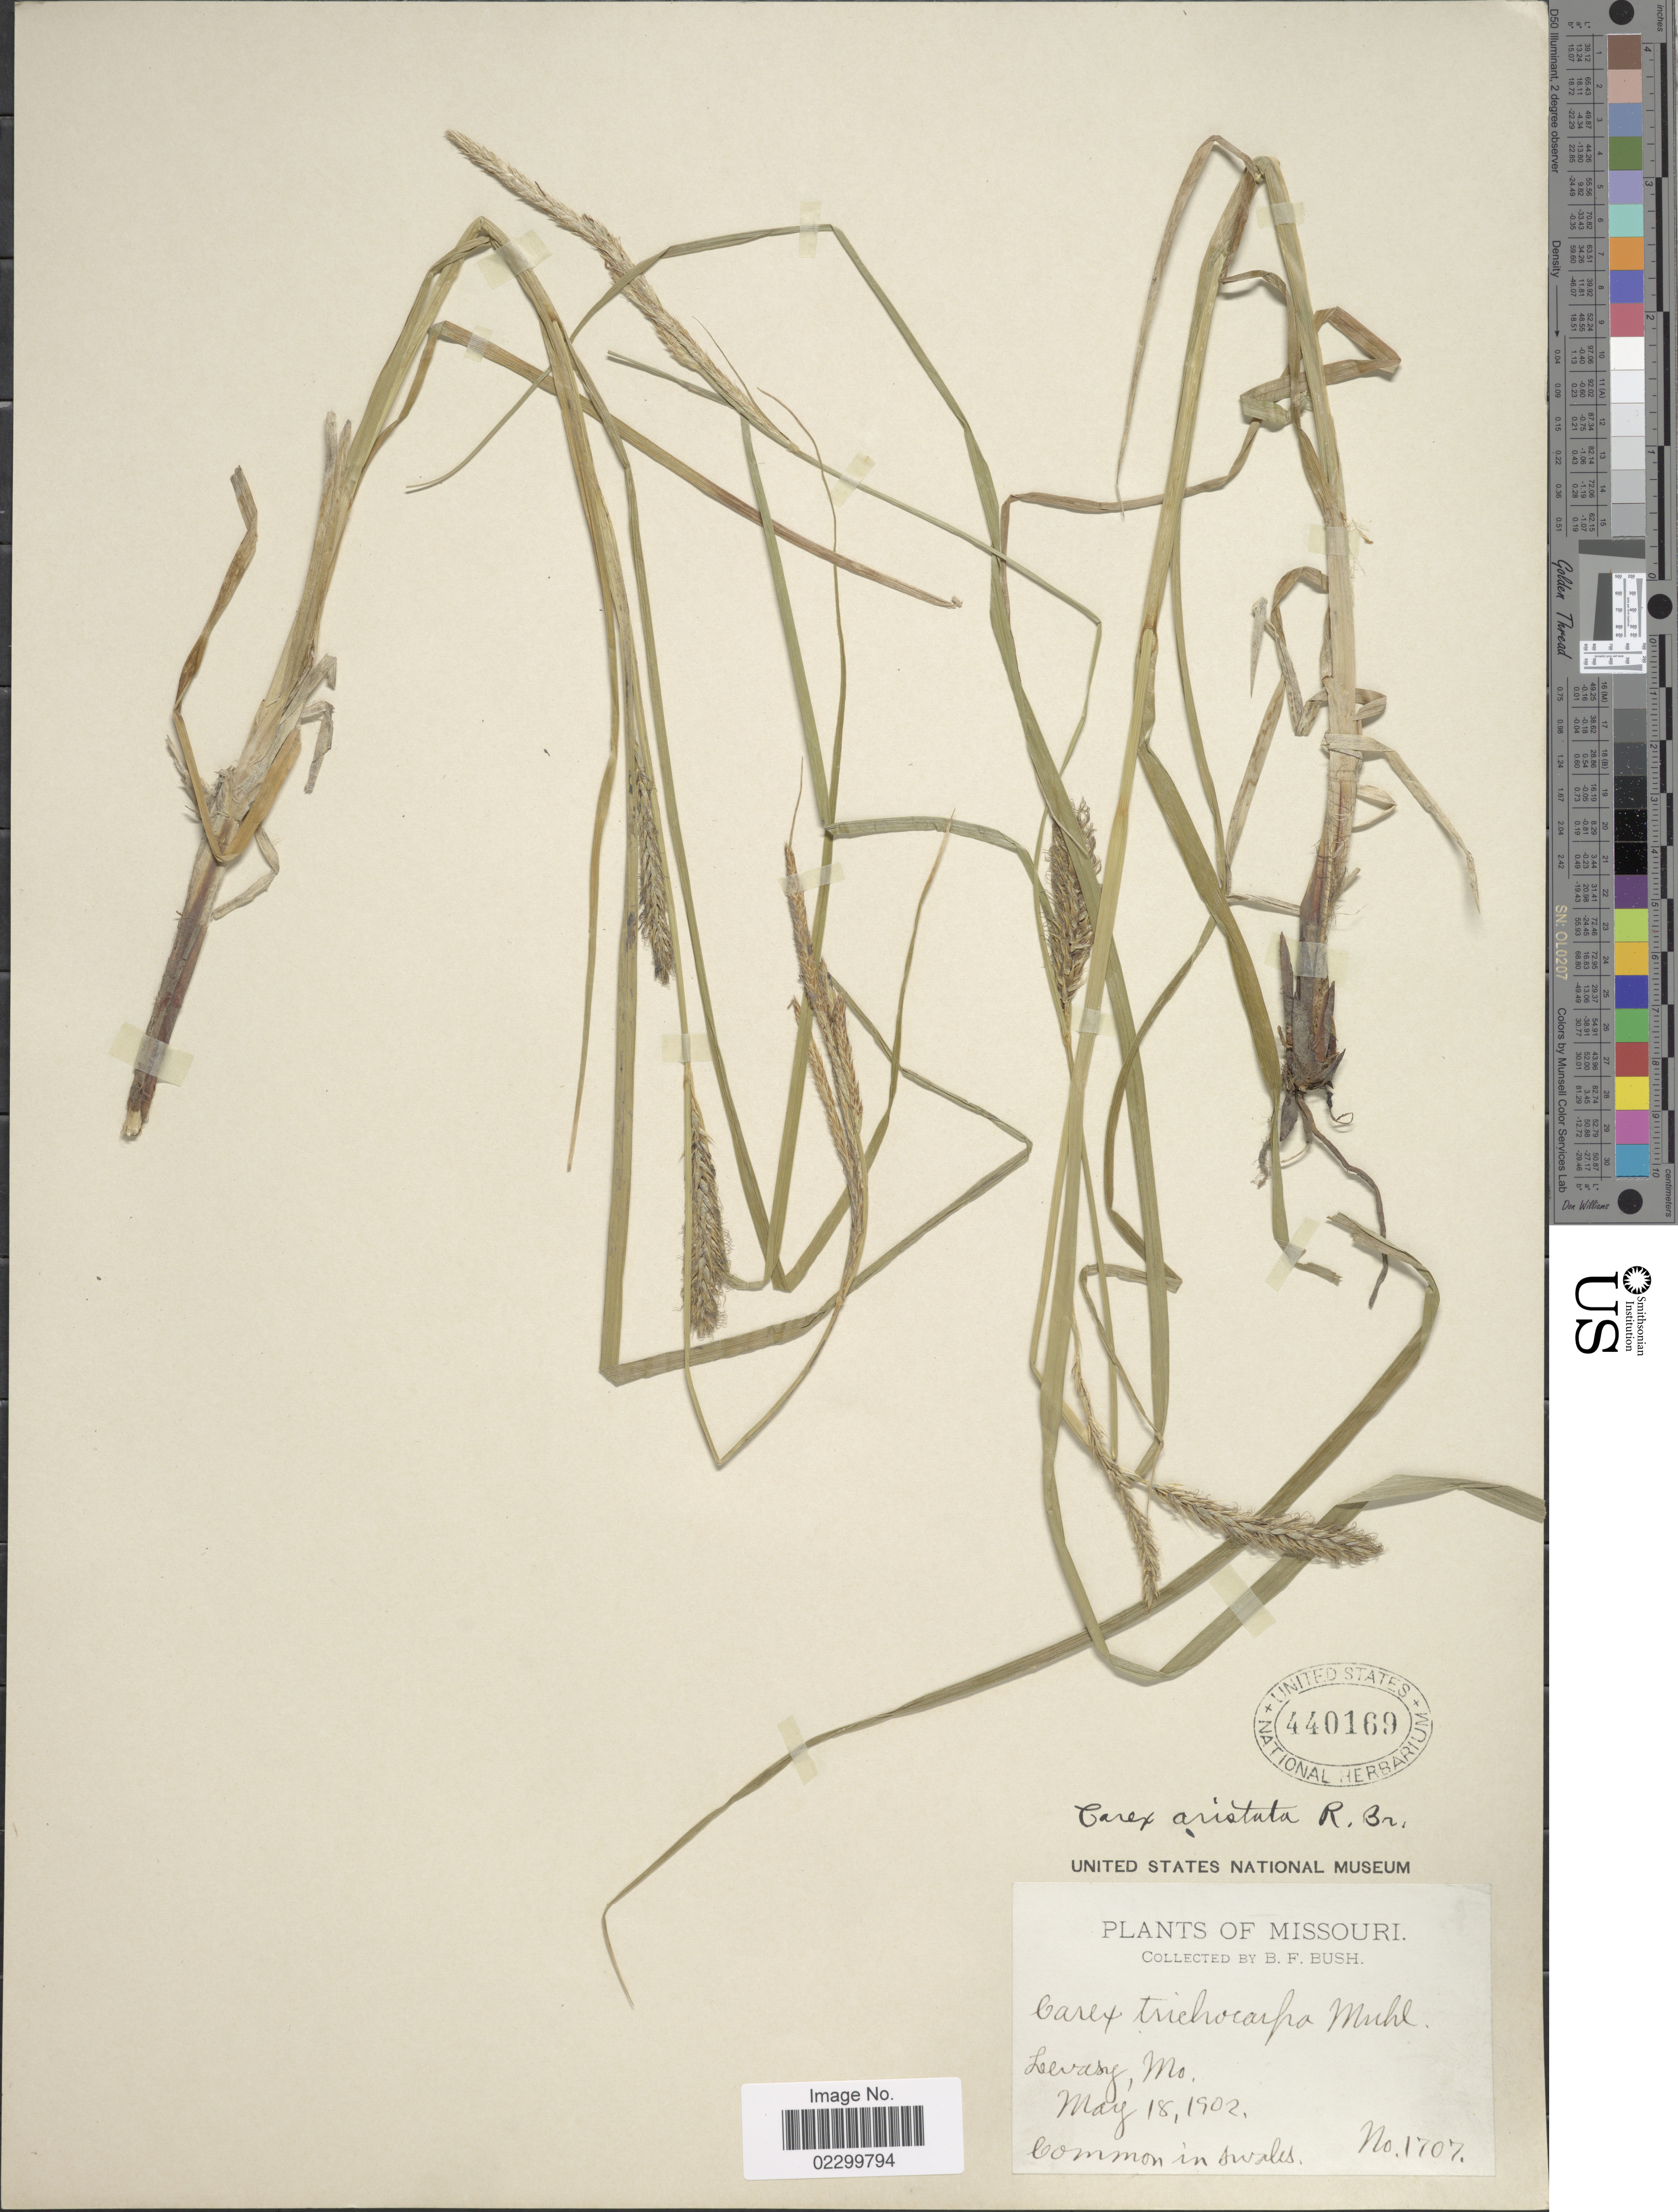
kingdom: Plantae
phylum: Tracheophyta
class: Liliopsida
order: Poales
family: Cyperaceae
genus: Carex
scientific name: Carex atherodes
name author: Spreng.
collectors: B. F. Bush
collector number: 1707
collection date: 1902-05-18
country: United States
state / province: Missouri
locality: Levasy, common in swales.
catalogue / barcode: US 440169